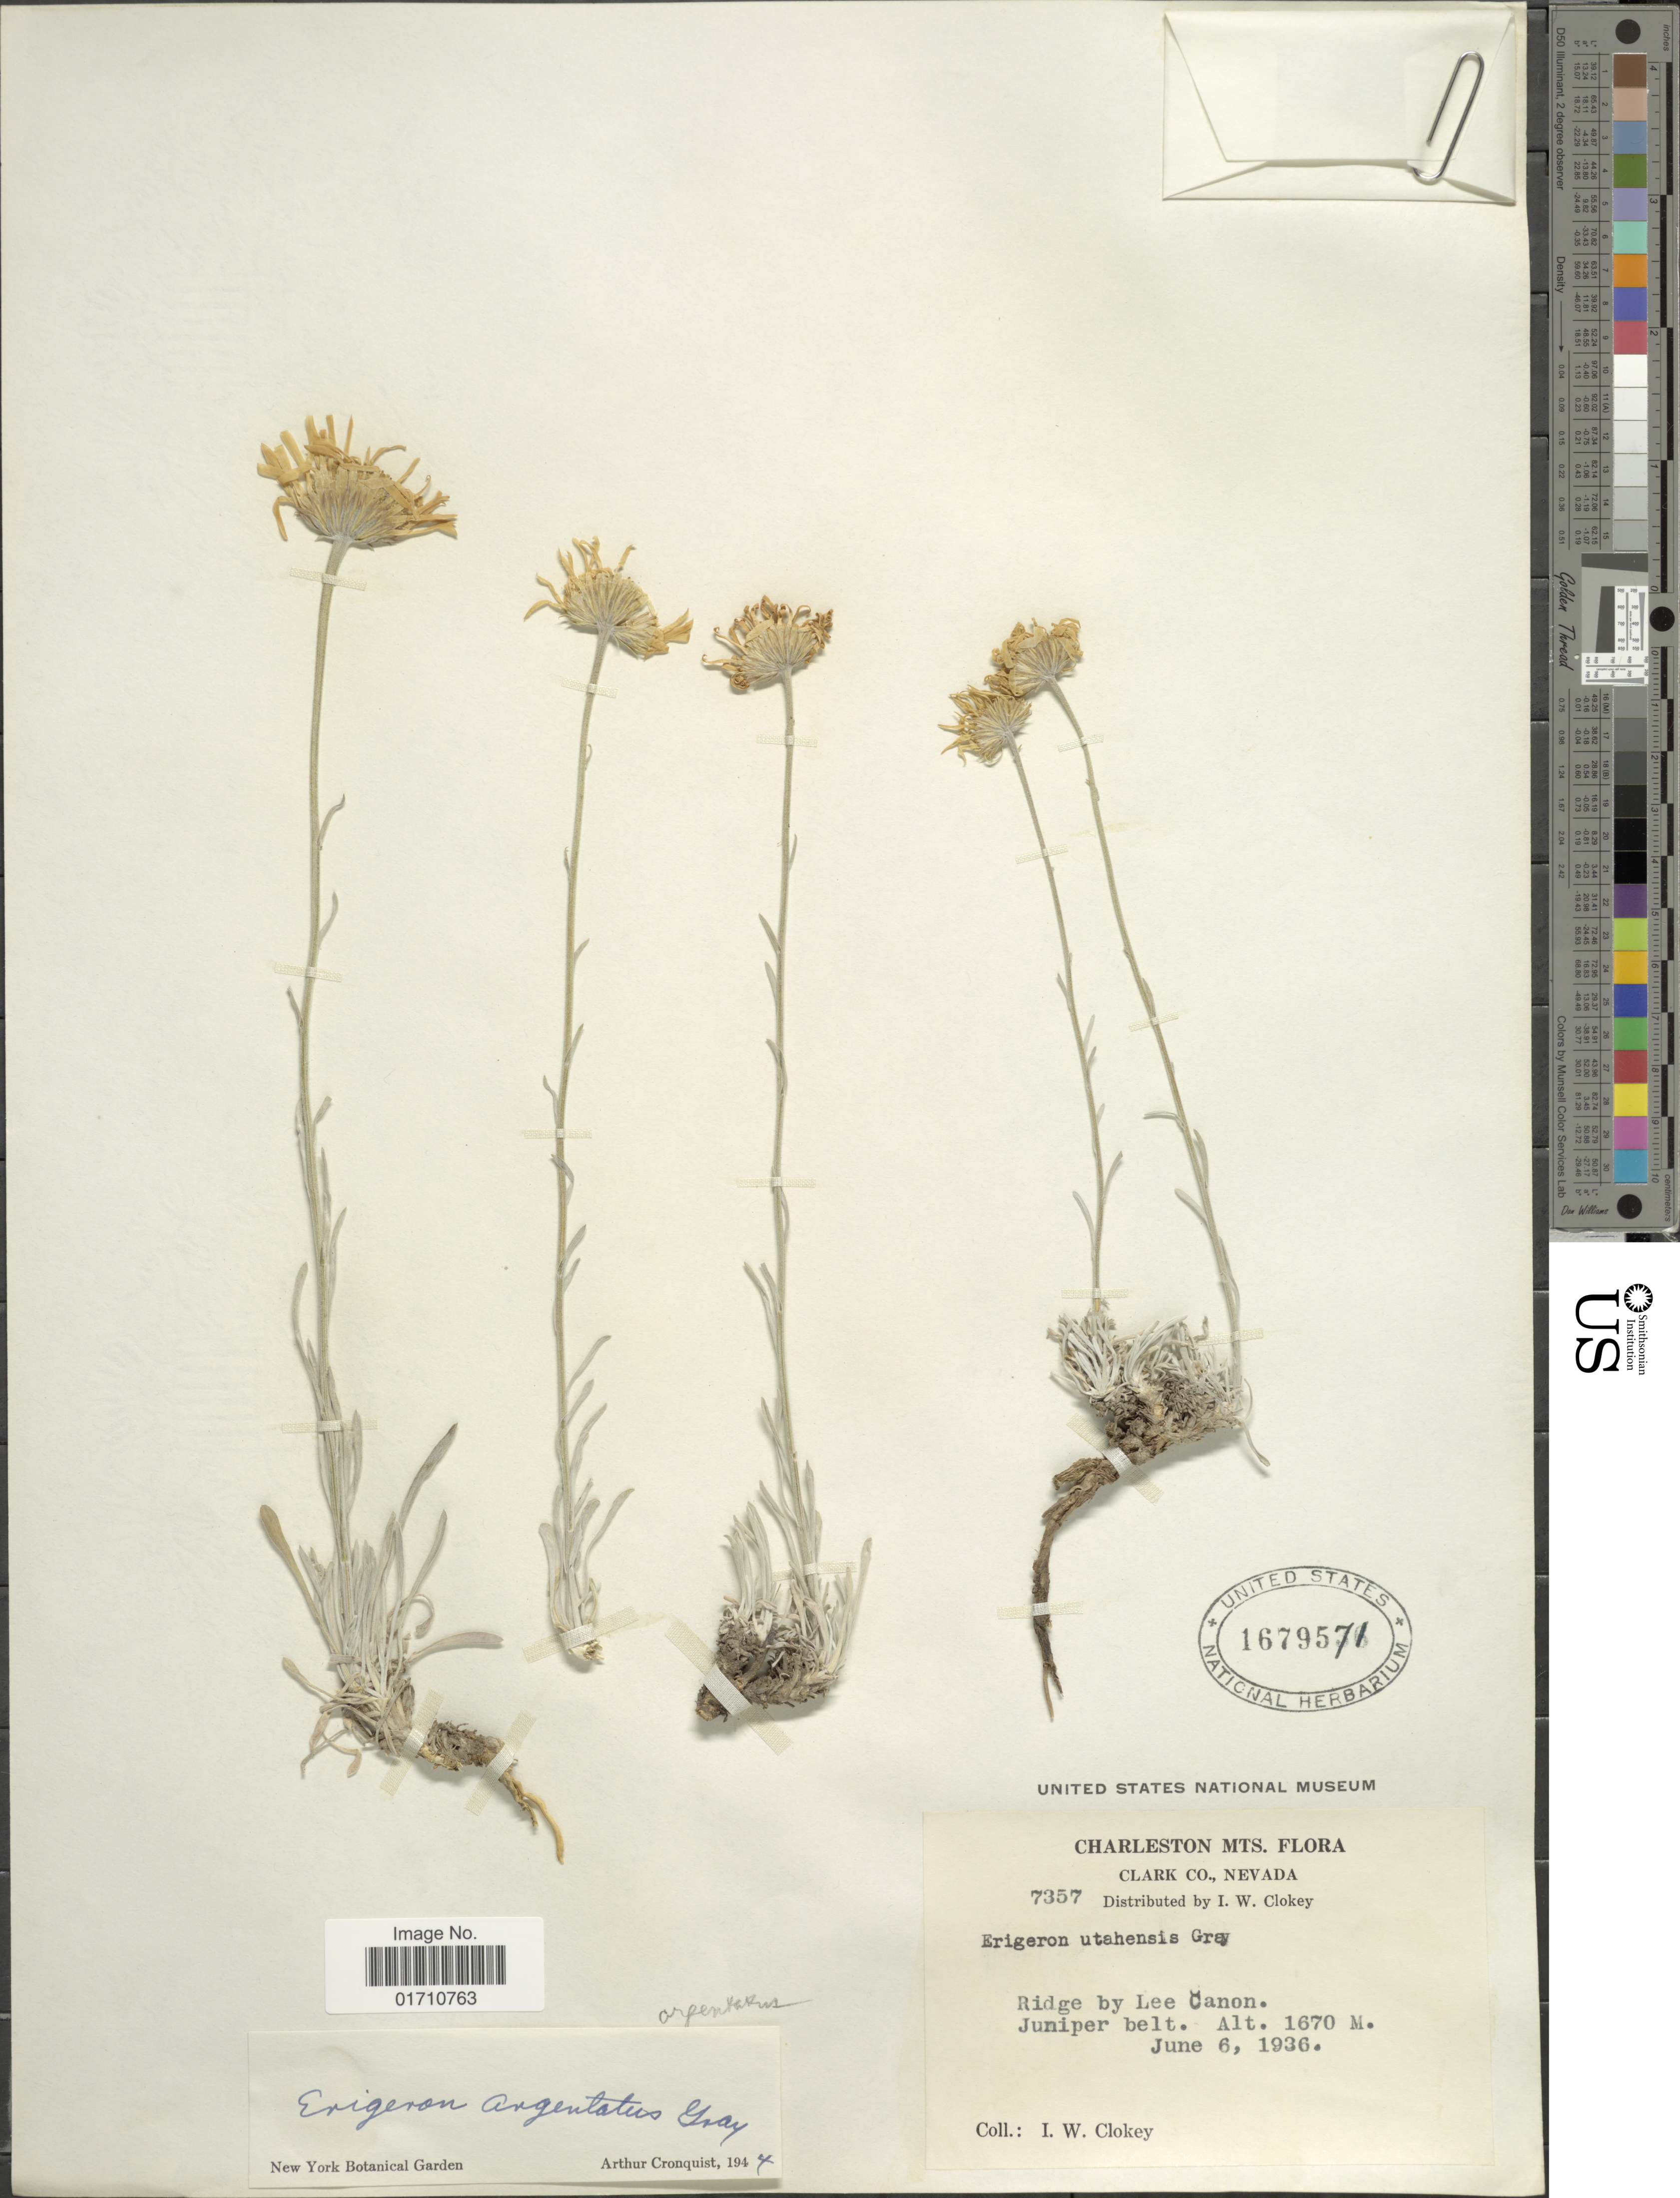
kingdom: Plantae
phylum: Tracheophyta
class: Magnoliopsida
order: Asterales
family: Asteraceae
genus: Erigeron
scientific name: Erigeron argentatus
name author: A. Gray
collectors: I. W. Clokey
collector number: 7357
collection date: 1936-06-06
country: United States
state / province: Nevada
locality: Charleston Mts, Clark Co., Ridge by Lee Canon, Juniper Belt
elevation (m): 1670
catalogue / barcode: US 1679571